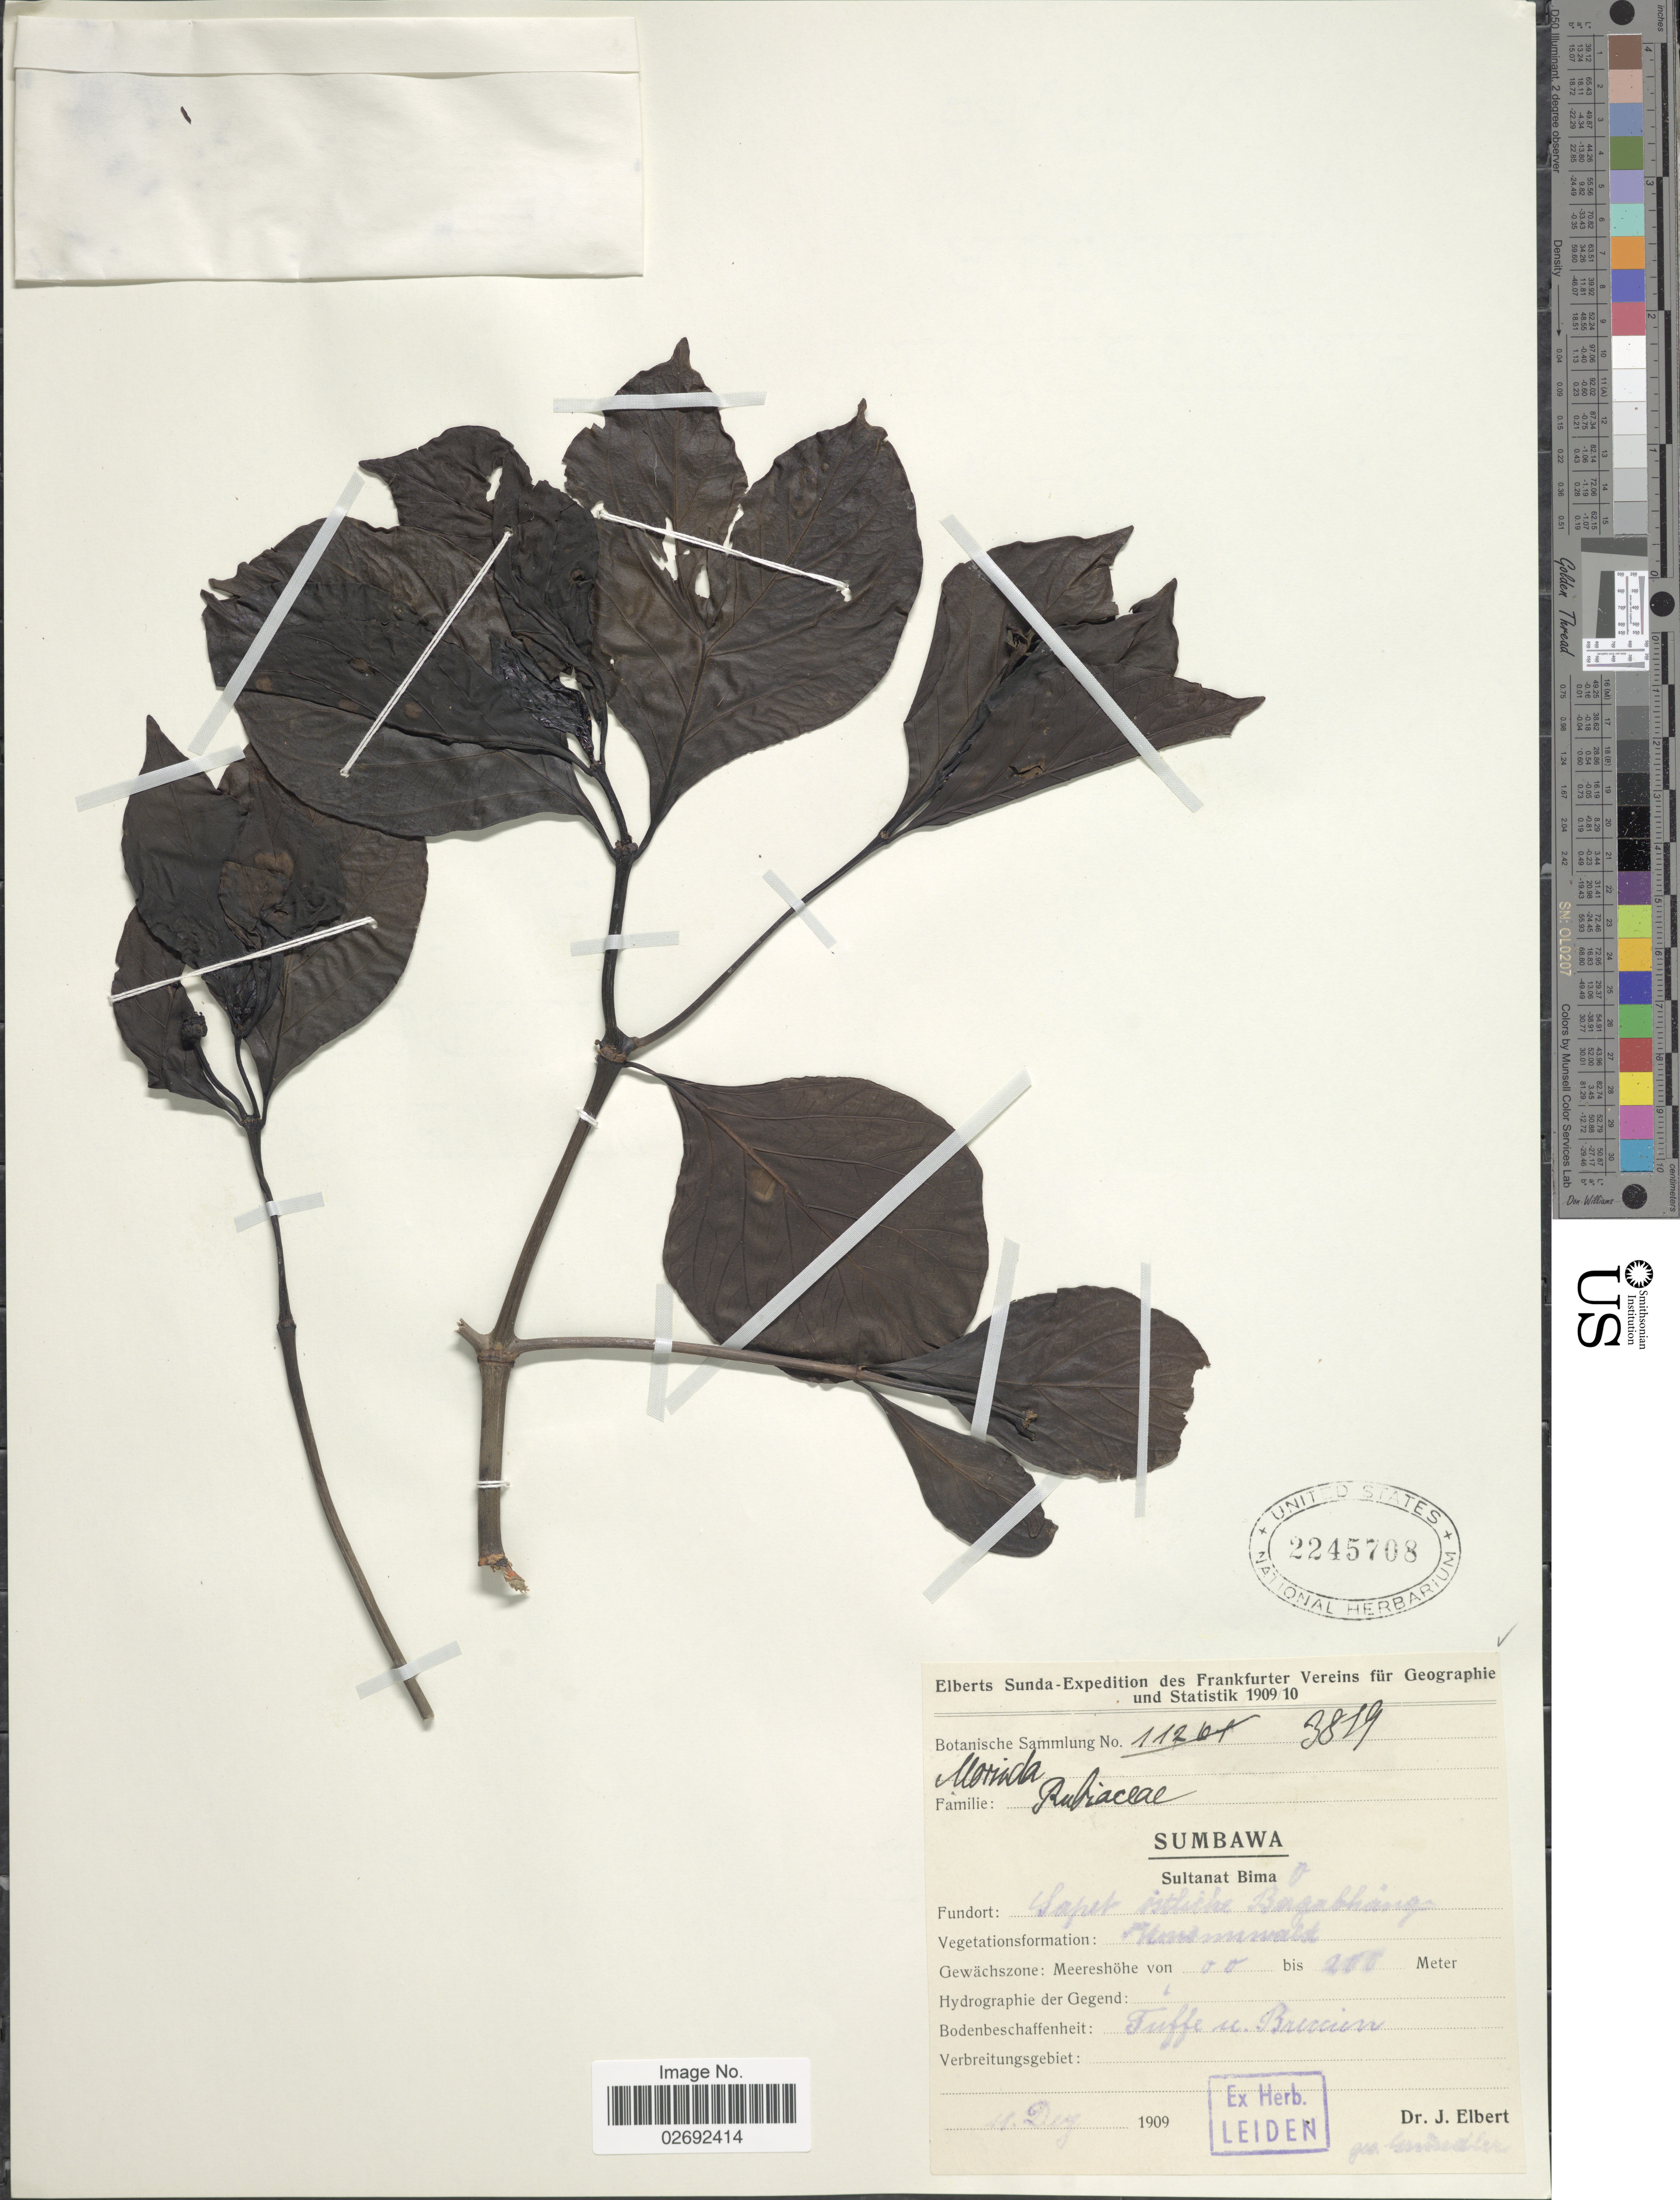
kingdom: Plantae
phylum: Tracheophyta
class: Magnoliopsida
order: Gentianales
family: Rubiaceae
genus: Morinda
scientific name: Morinda sp.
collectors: J. Elbert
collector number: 3819*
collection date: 1909-12-11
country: Indonesia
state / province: Nusa Tenggara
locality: Sumbawa. Sultanat Bima. Sapet ostlicke Bagabhang [interpreted]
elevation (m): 50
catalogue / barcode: US 2245708